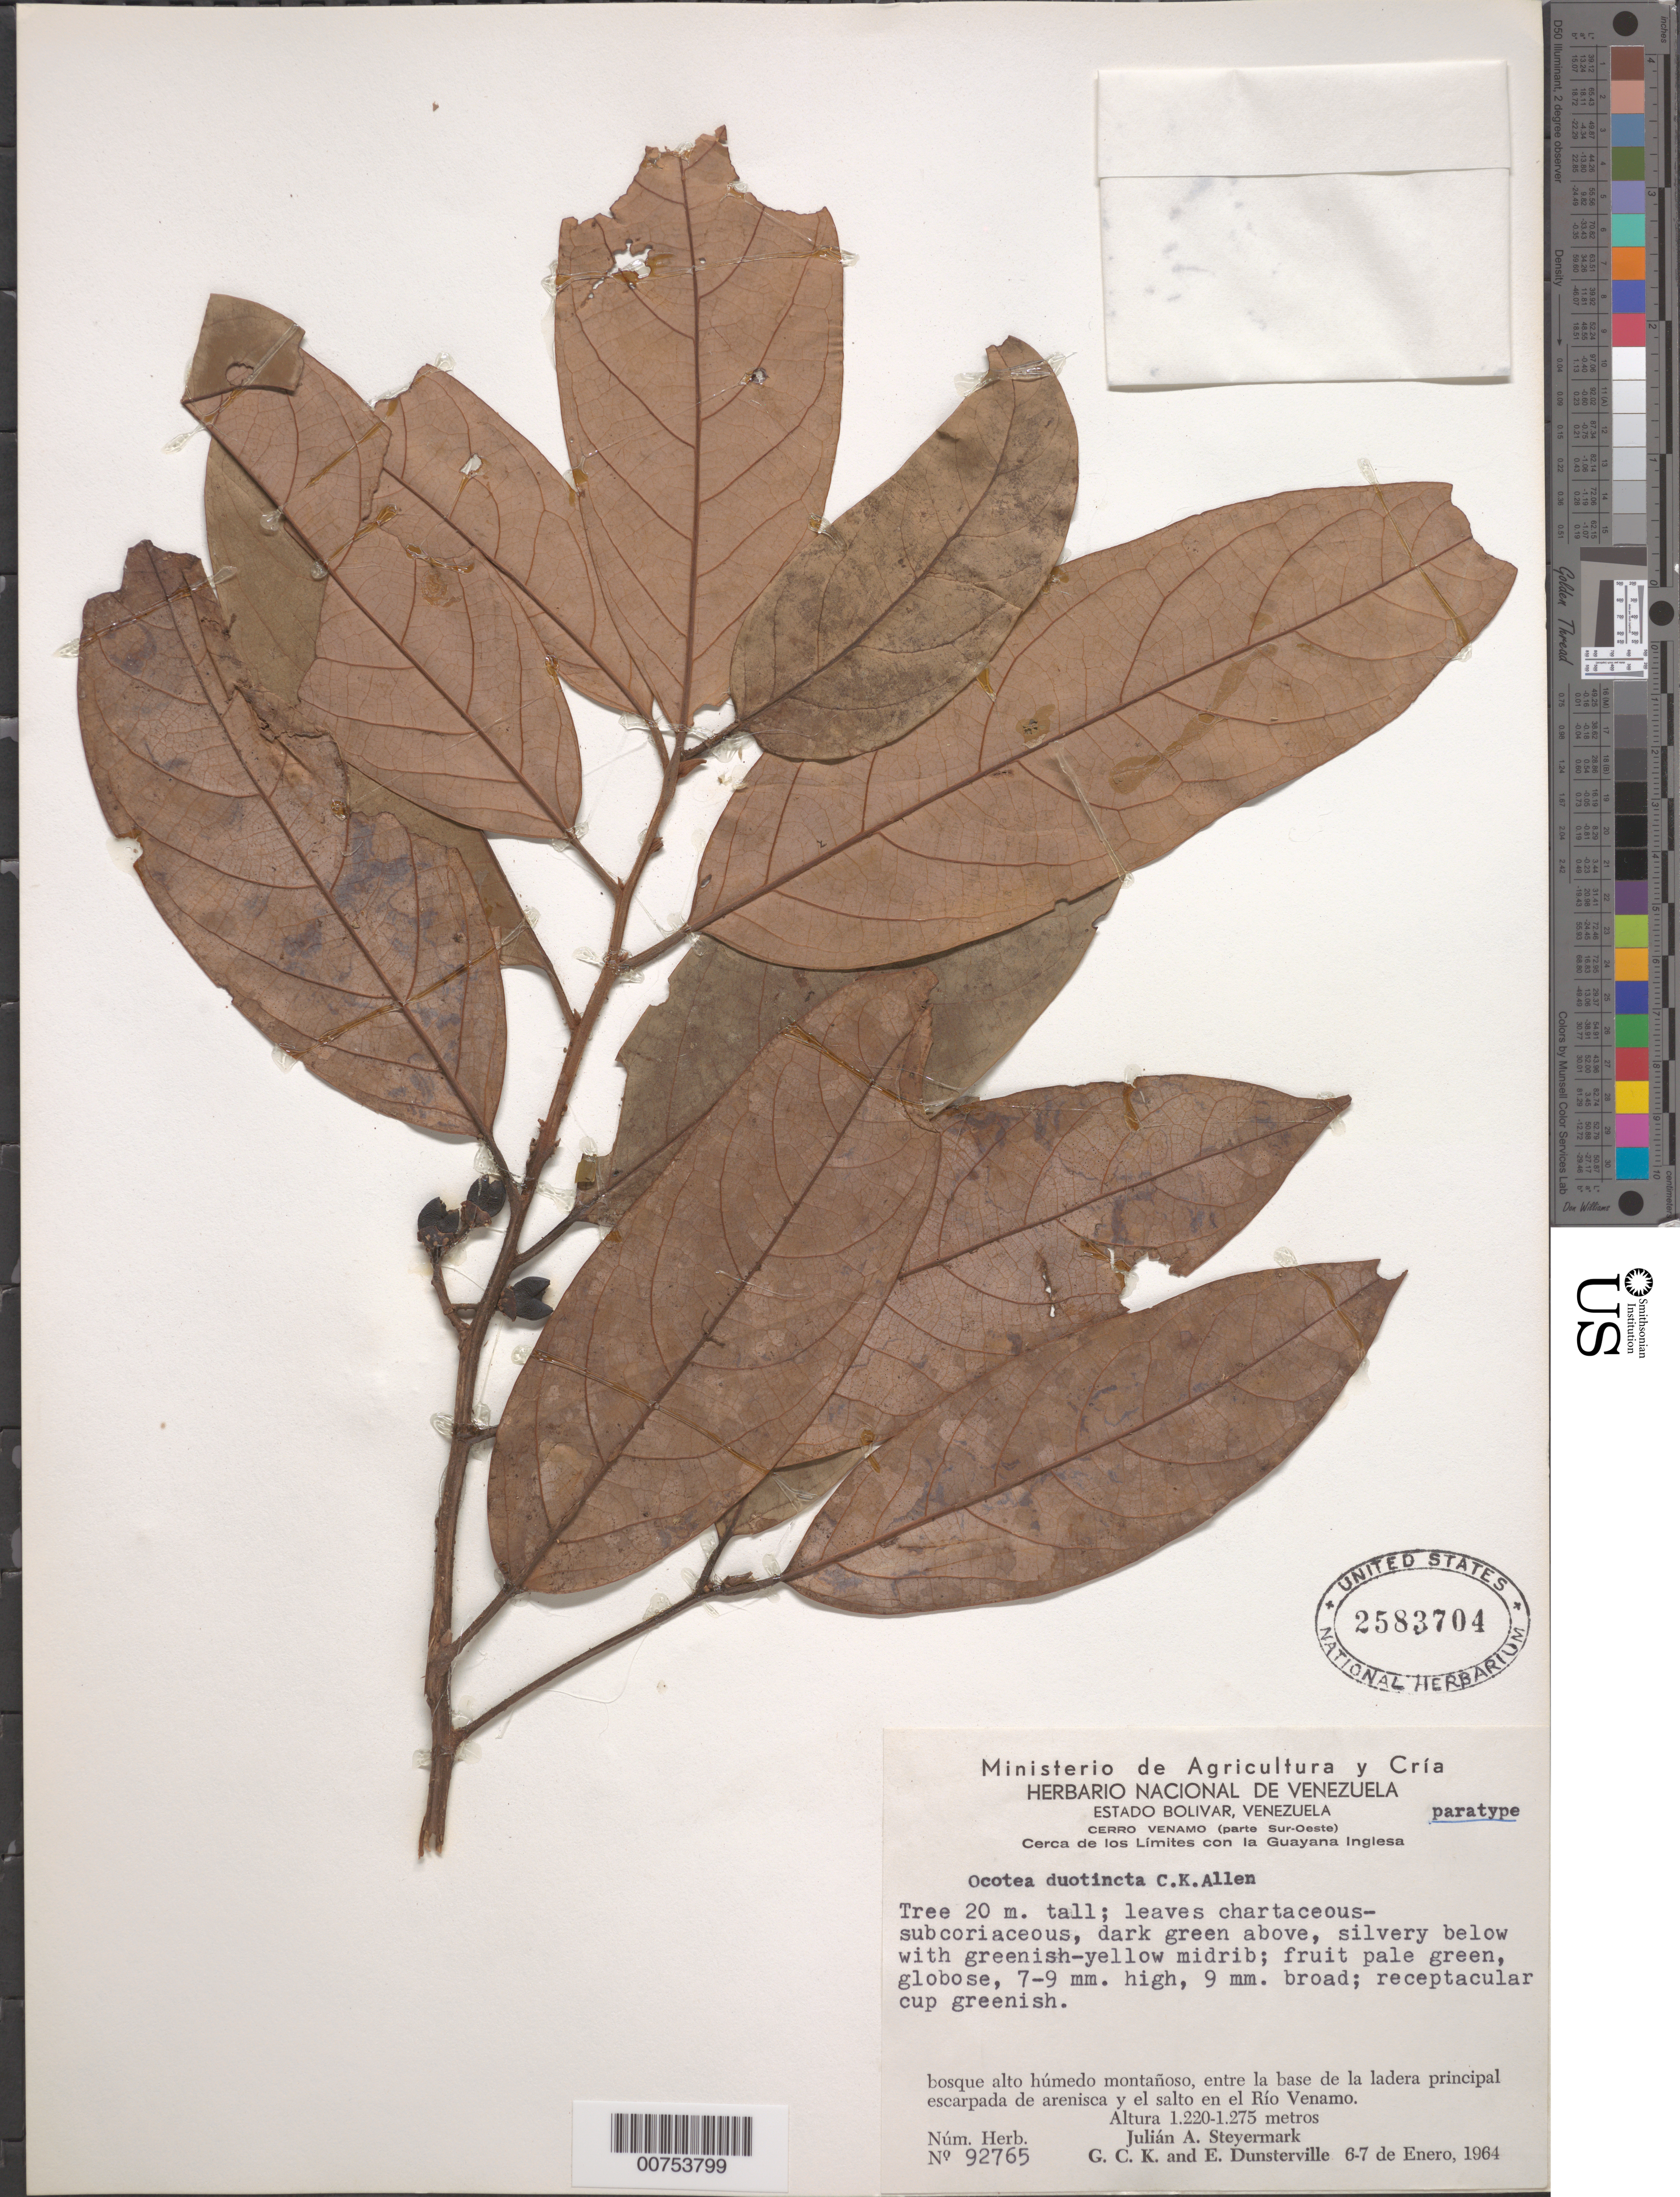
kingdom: Plantae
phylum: Tracheophyta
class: Magnoliopsida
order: Laurales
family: Lauraceae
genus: Ocotea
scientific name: Ocotea duotincta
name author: C.K. Allen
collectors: J. Steyermark, G. C. K. Dunsterville & E. Dunsterville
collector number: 92765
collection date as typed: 6-Jan-64 to 7-Jan-64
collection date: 1964-01-06/1964-01-07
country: Venezuela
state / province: Bolívar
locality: Cerro Venamo, Río Venamo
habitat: High, wet montane forest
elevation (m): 1220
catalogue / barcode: US 2583704